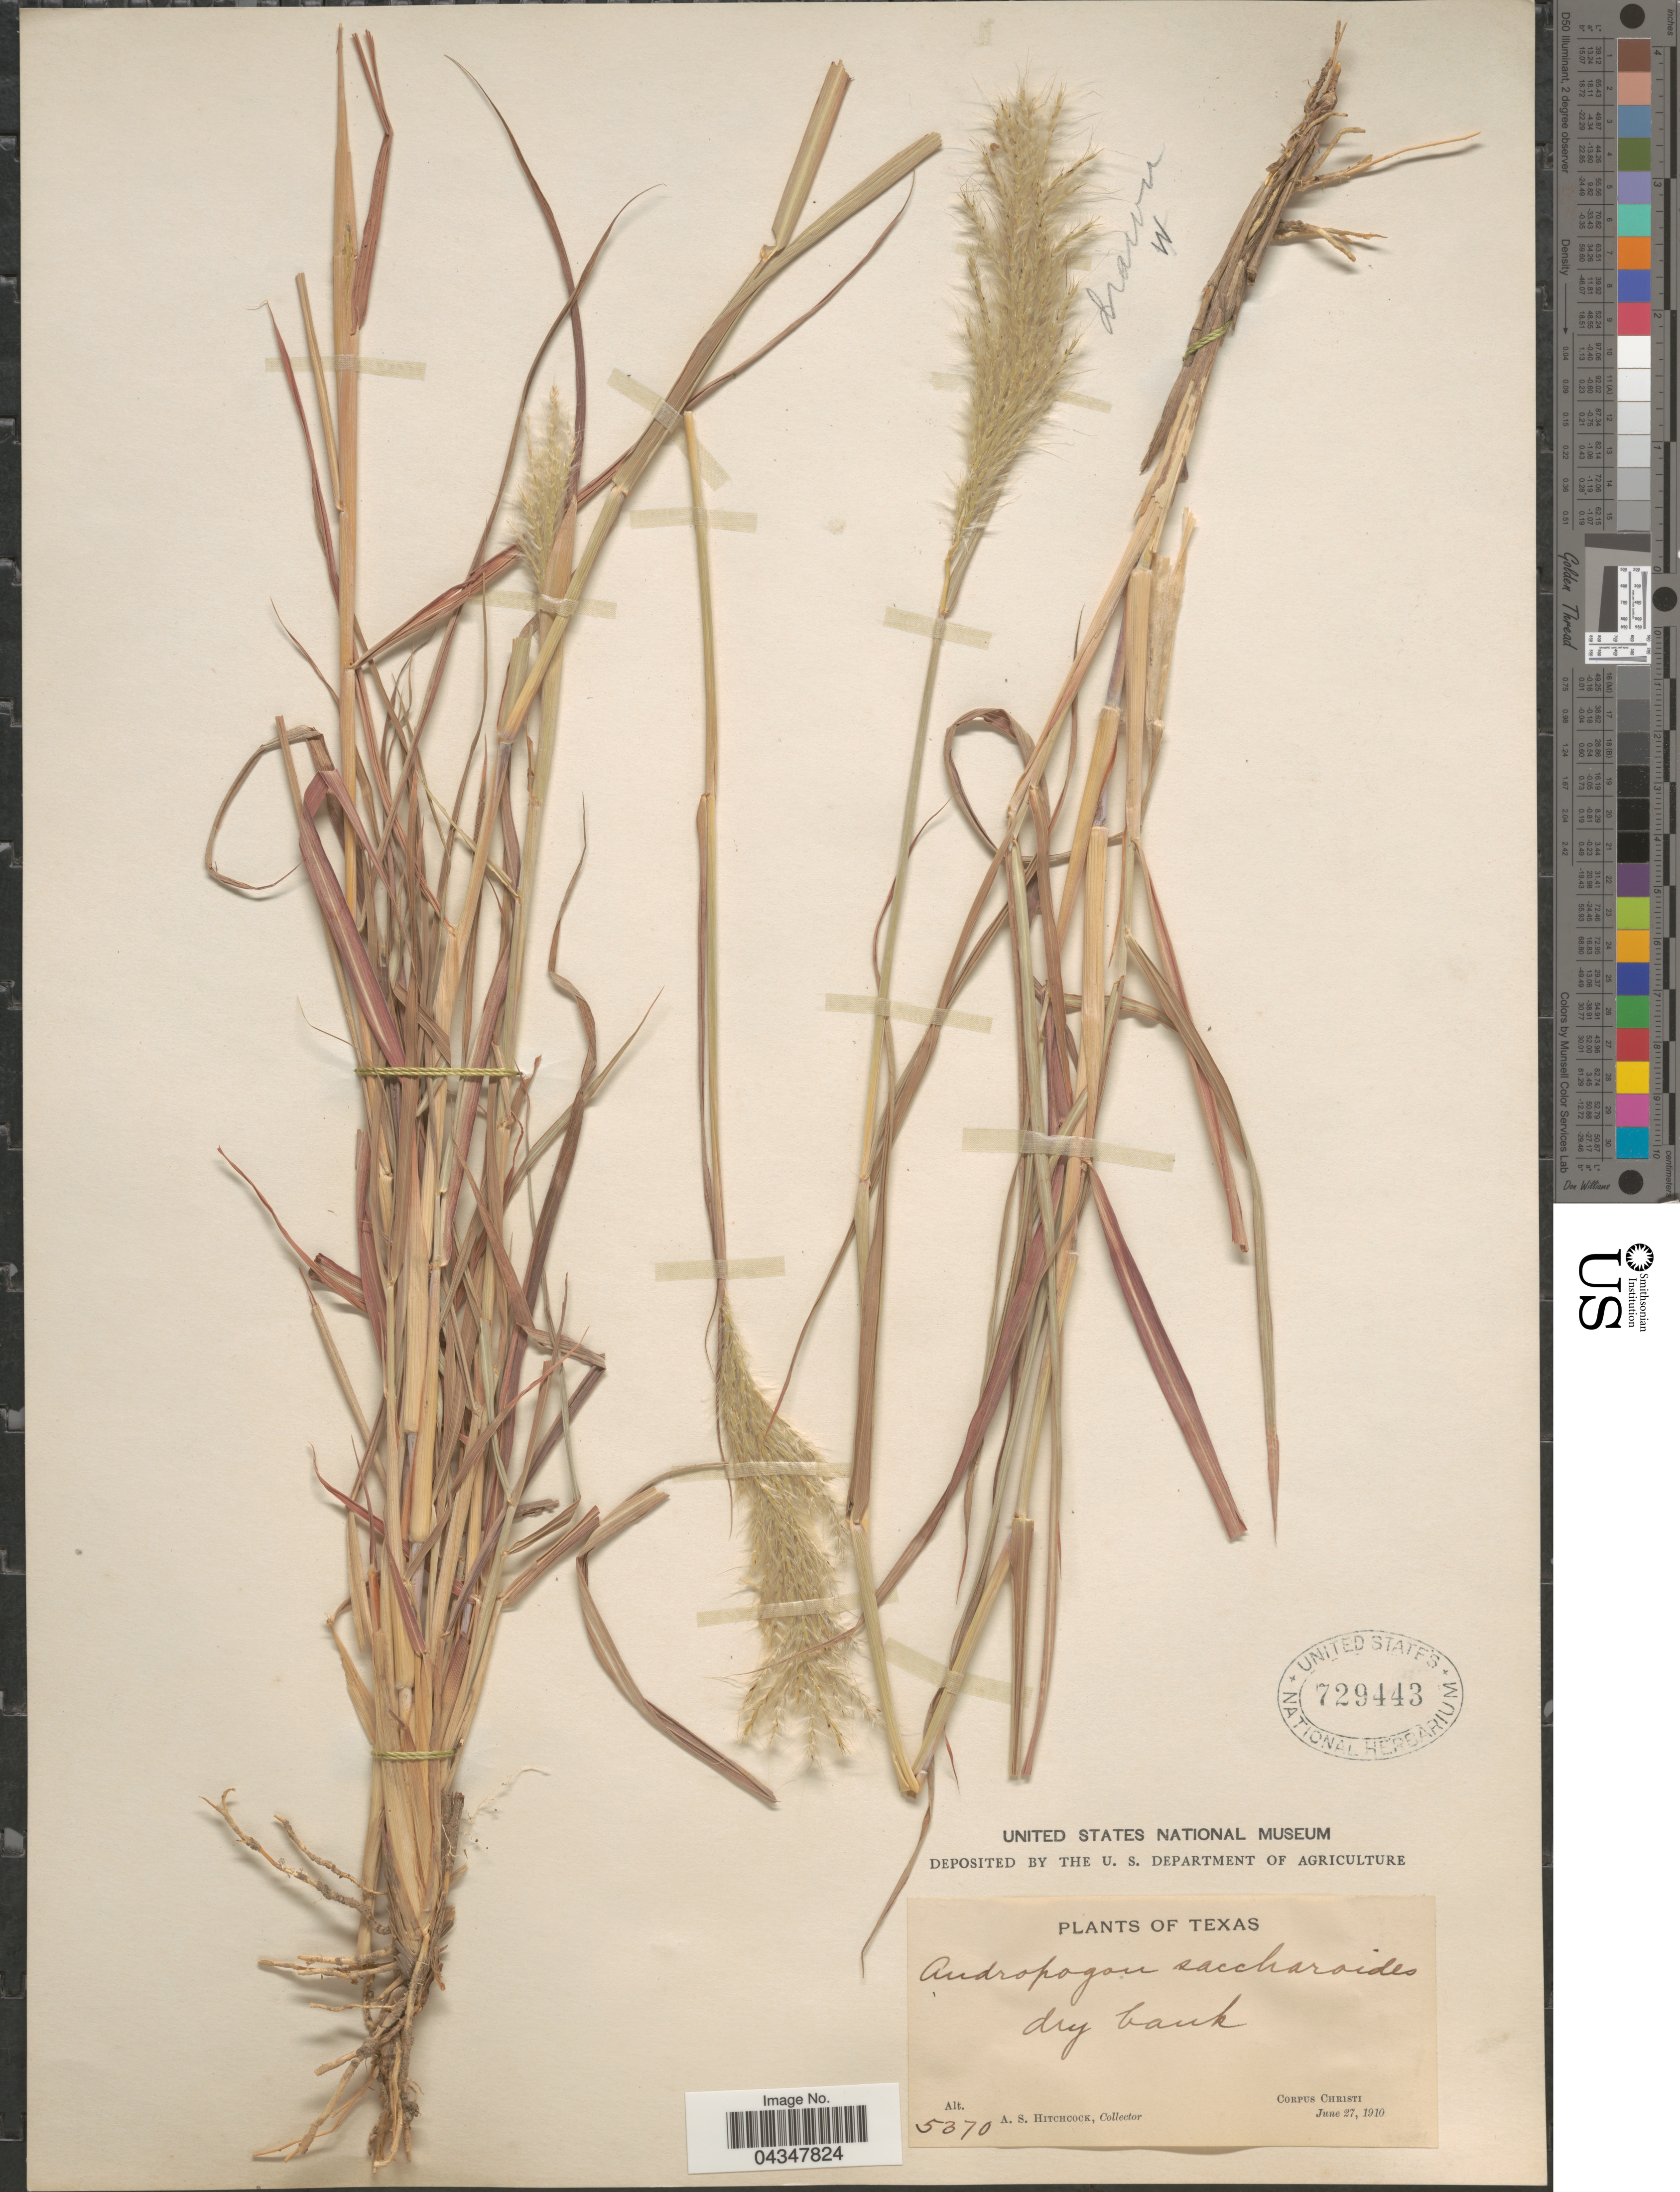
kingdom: Plantae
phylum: Tracheophyta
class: Liliopsida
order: Poales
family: Poaceae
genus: Bothriochloa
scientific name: Bothriochloa saccharoides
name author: (Sw.) Rydb.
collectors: A. S. Hitchcock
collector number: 5370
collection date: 1910-06-27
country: United States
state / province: Texas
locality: Corpus Christi.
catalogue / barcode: US 729443